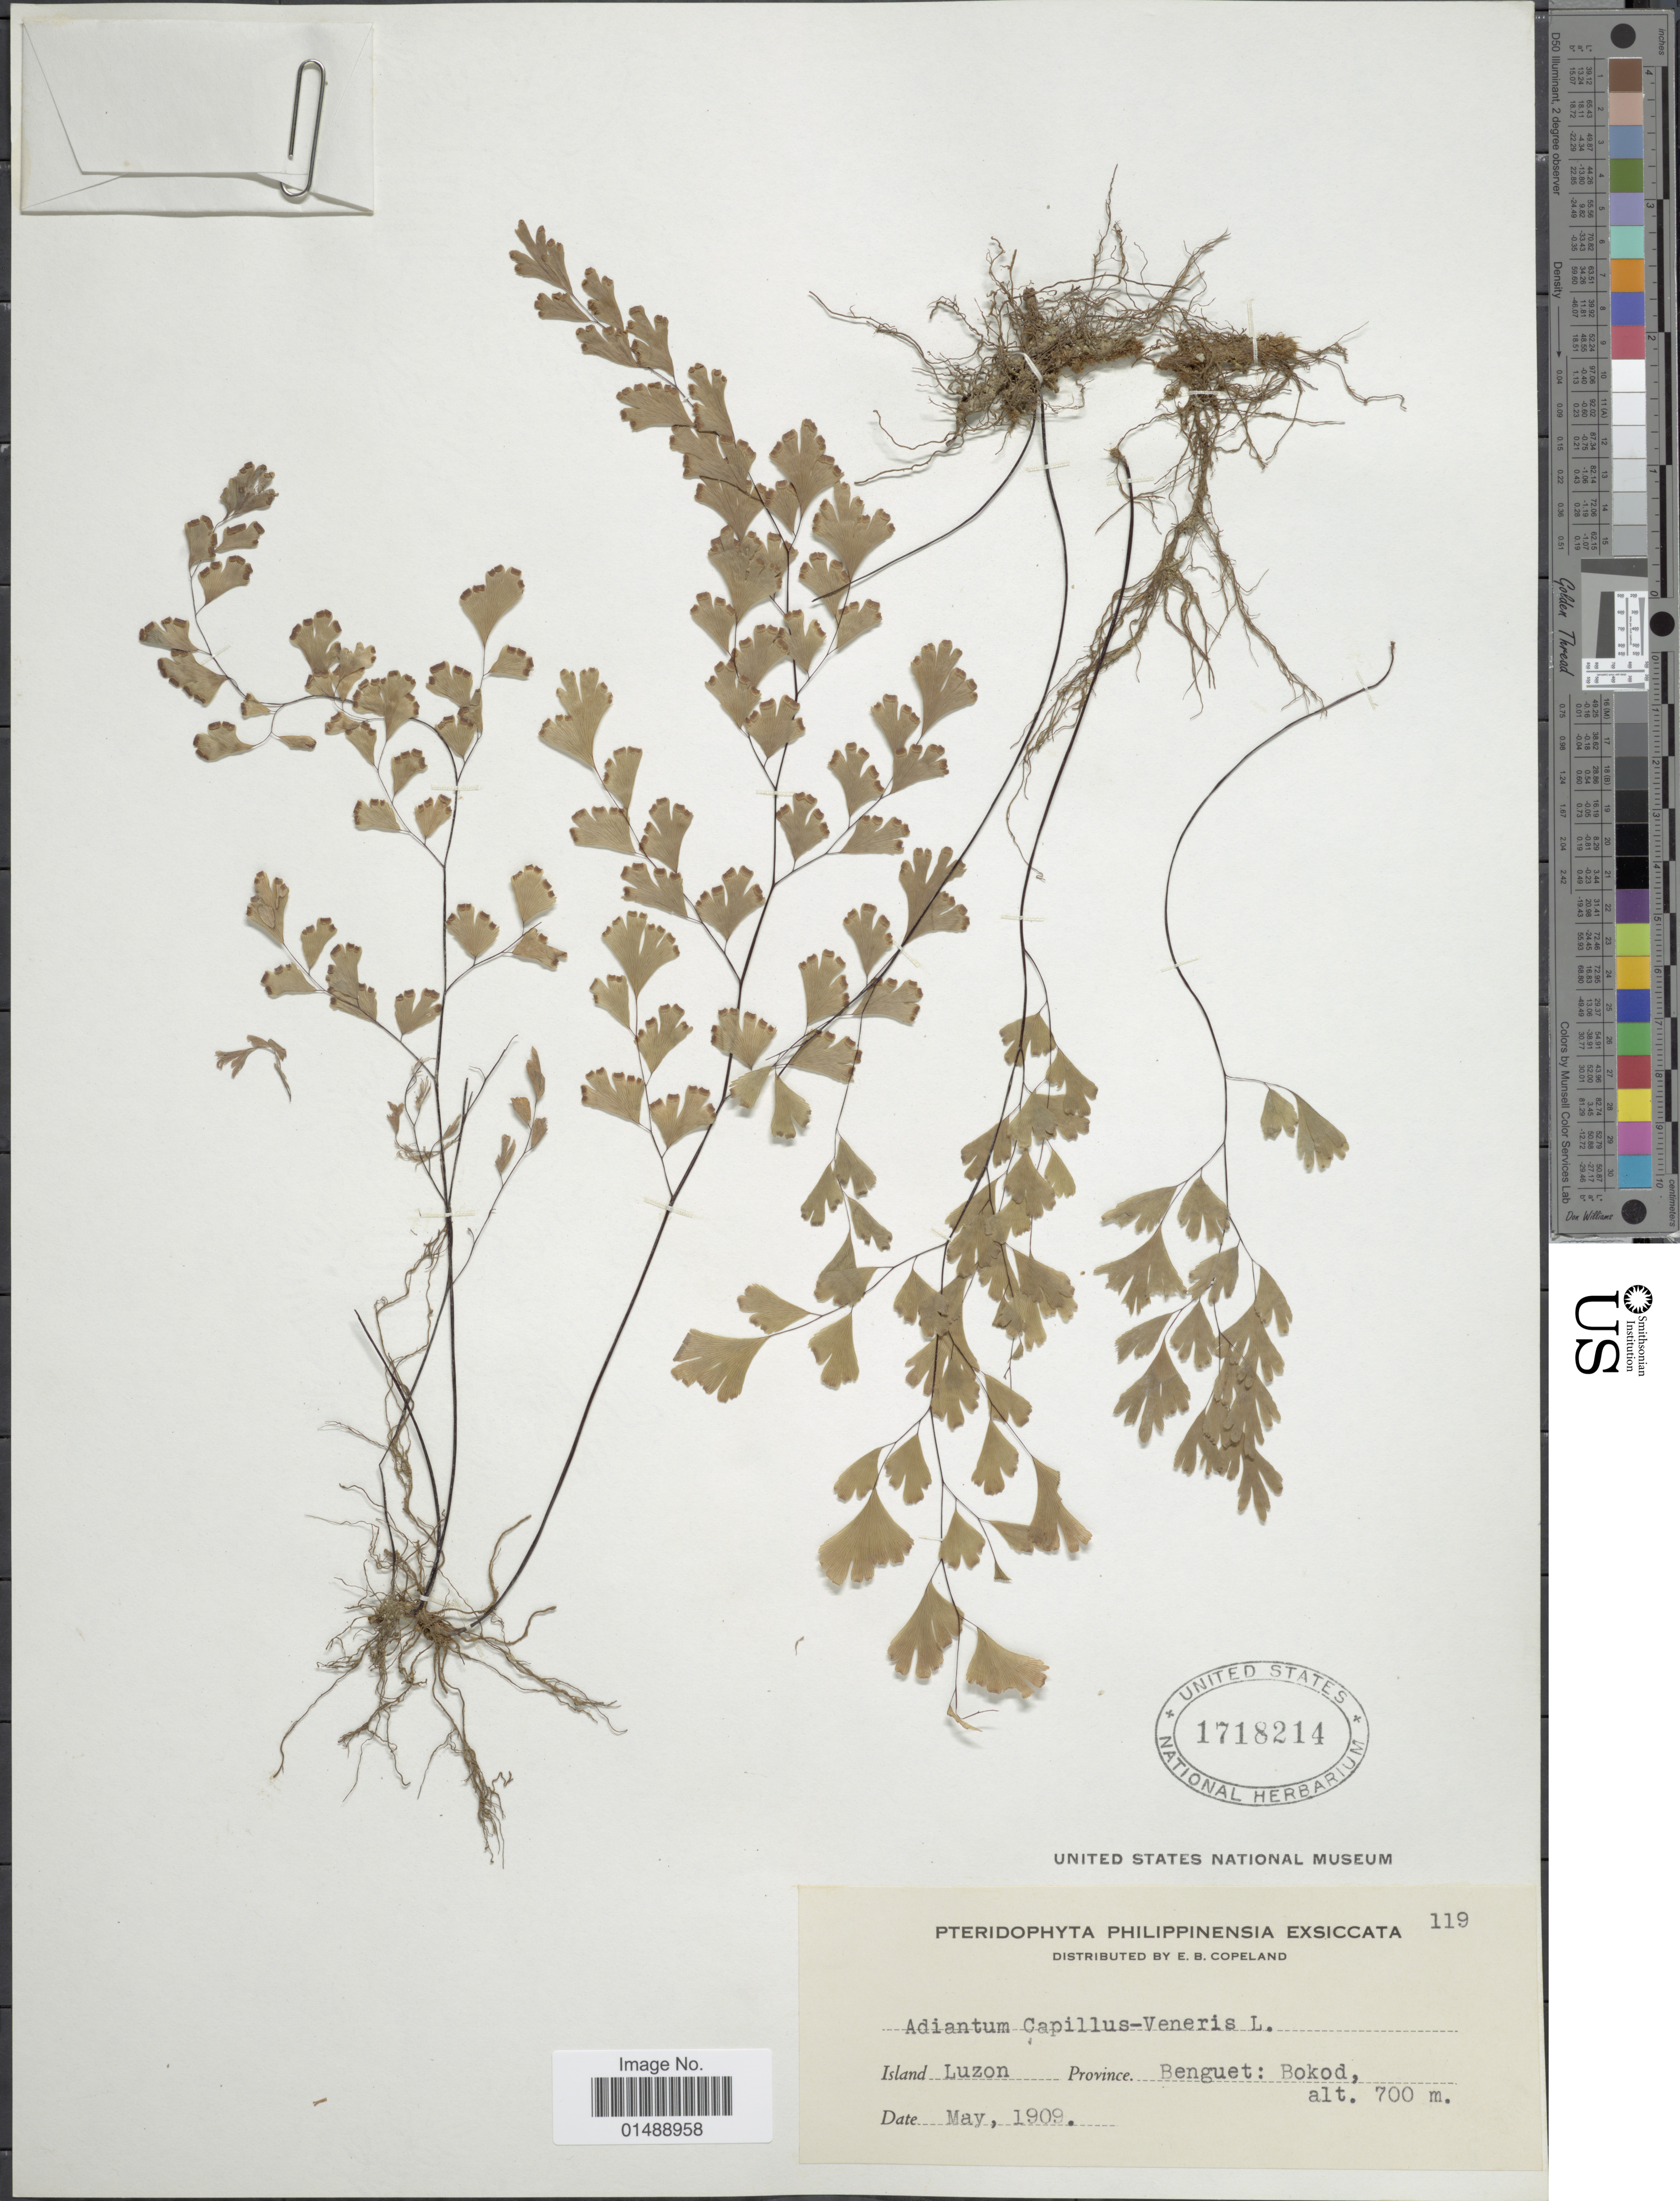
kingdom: Plantae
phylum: Tracheophyta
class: Polypodiopsida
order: Polypodiales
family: Pteridaceae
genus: Adiantum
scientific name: Adiantum capillus-veneris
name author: L.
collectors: E. B. Copeland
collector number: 119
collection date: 1909-05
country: Philippines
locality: Province Benguet: Bokod, Island Luzon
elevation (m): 700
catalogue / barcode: US 1718214